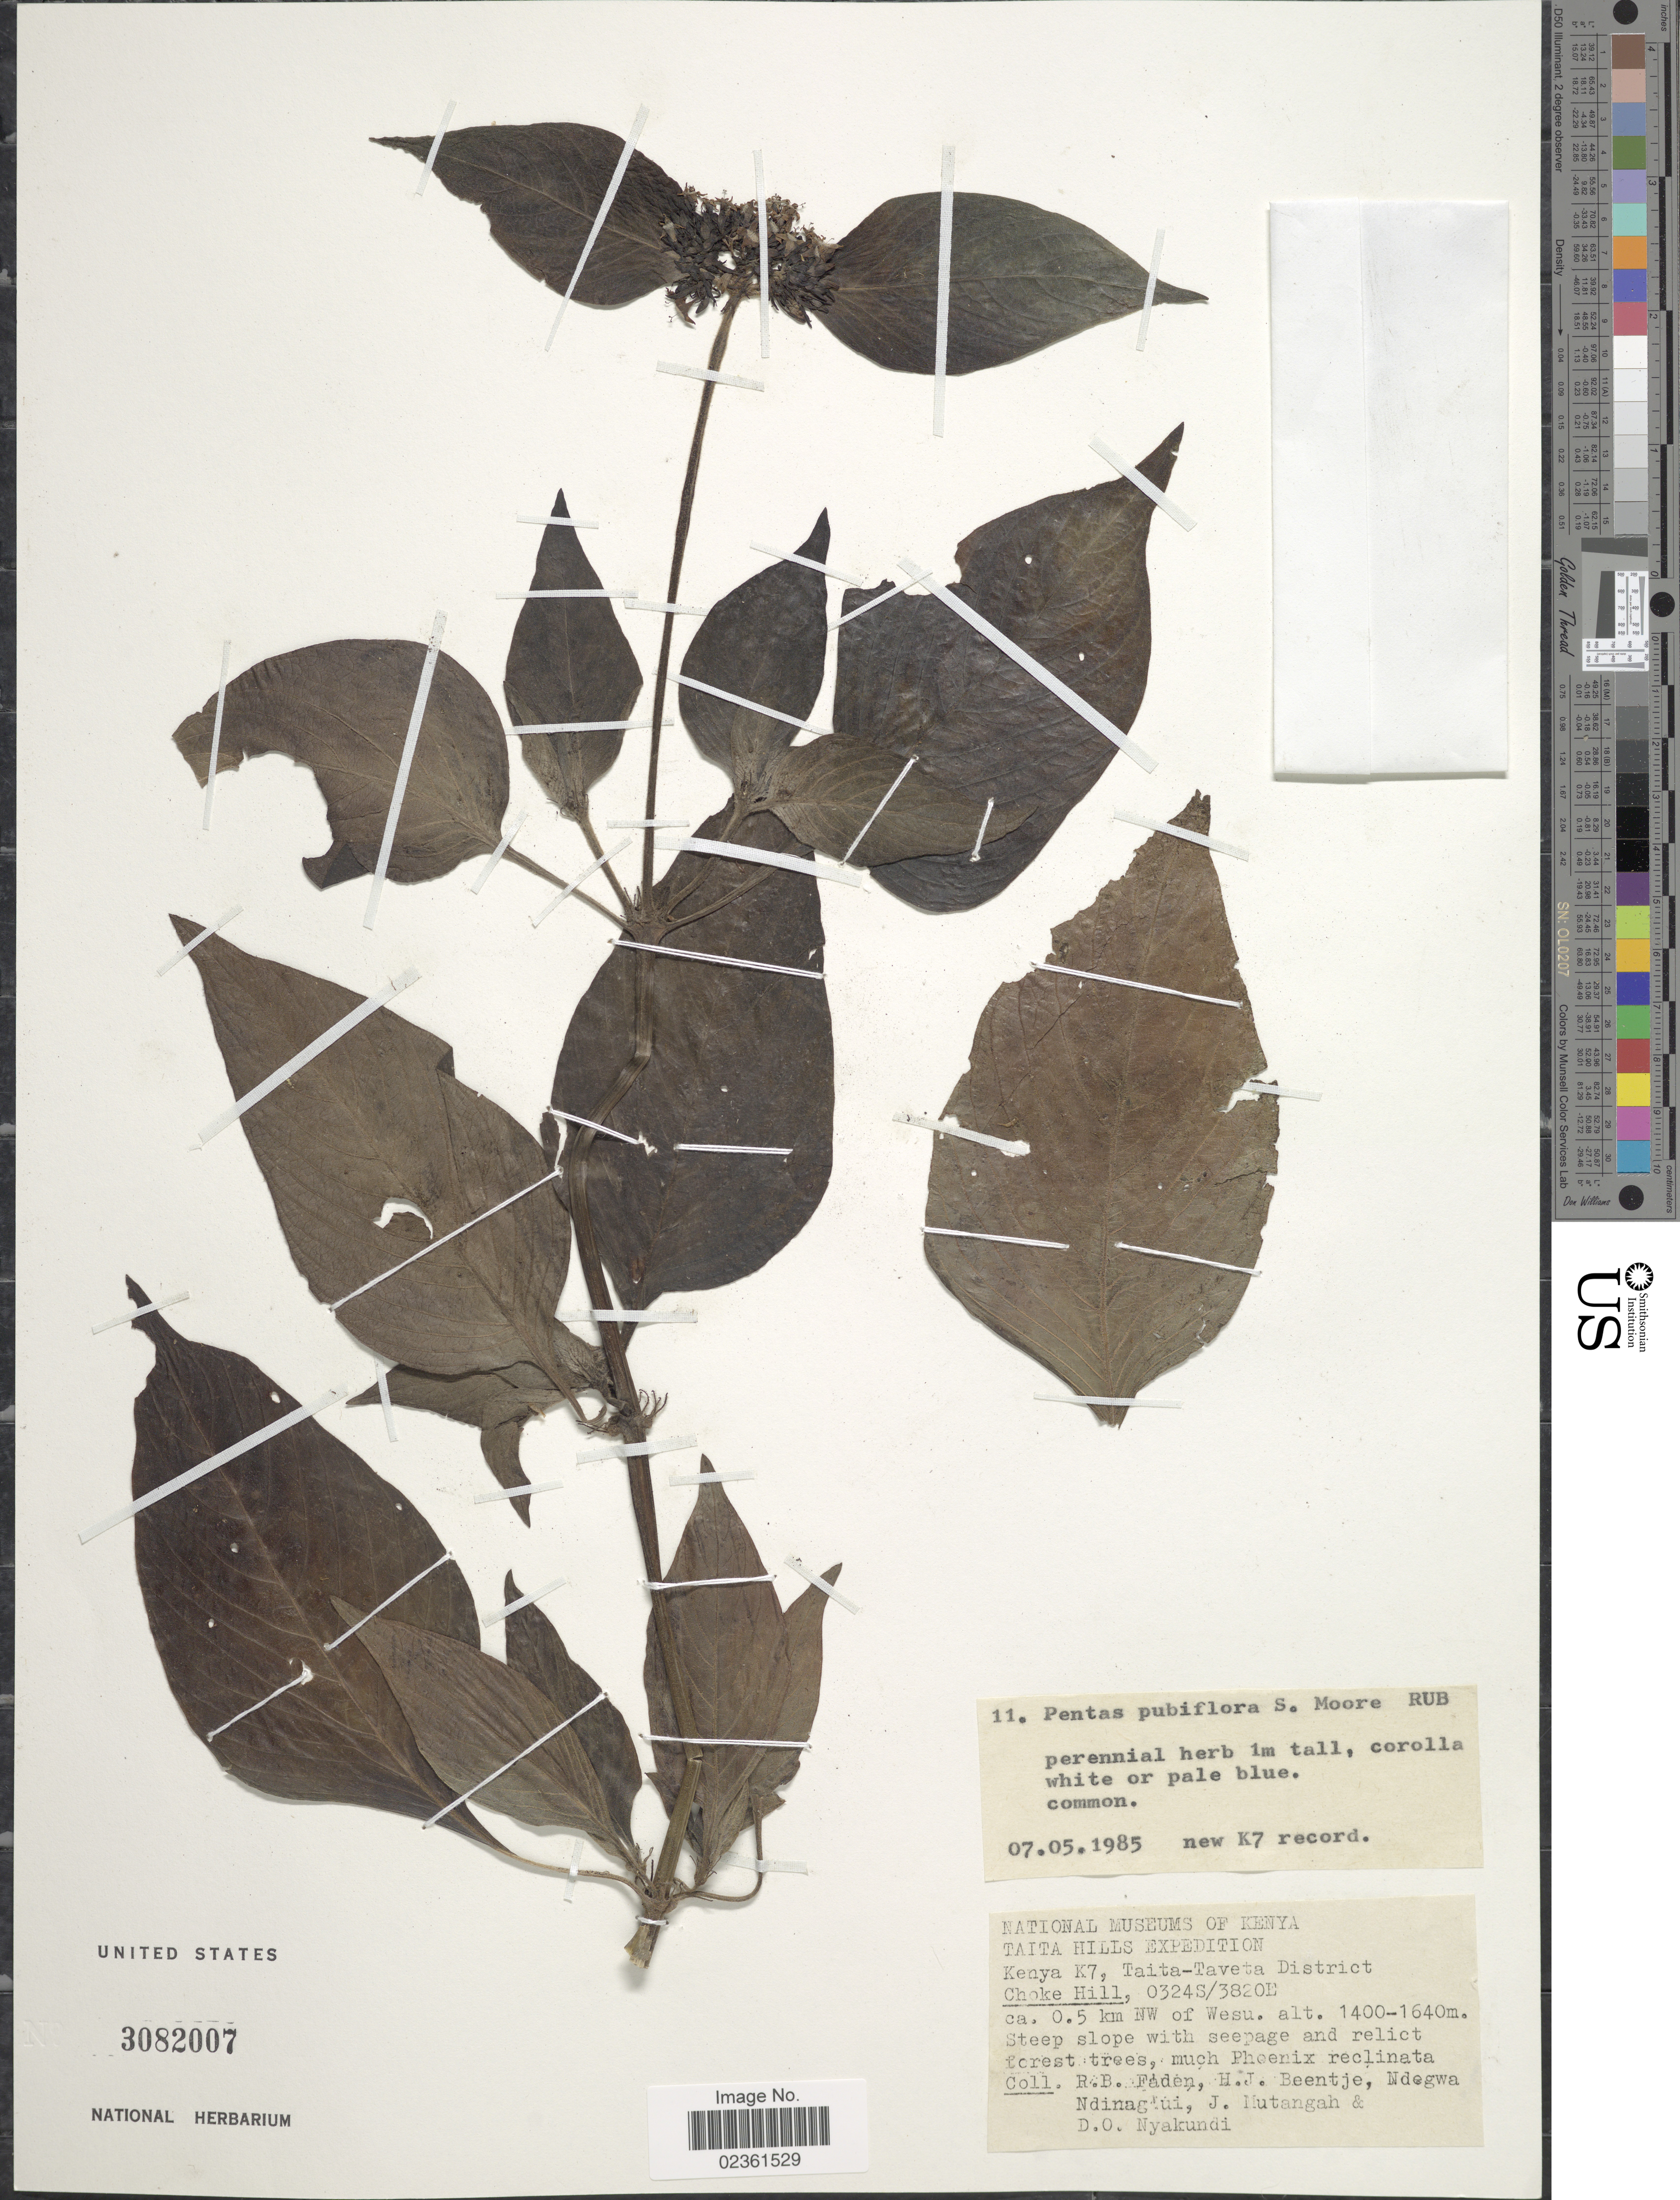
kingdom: Plantae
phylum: Tracheophyta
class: Magnoliopsida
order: Gentianales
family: Rubiaceae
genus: Pentas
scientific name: Pentas pubiflora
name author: S. Moore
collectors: R. B. Faden, H. J. Beentje, Ndegwa Ndiang'ui, J. Mutangah & D. Nyakundi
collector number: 11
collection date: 1985-05-07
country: Kenya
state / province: Taita Taveta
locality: Taita Hills, K7, Choke Hill, ca. 0.5 km NW of Wesu, steep slope.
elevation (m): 1400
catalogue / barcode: US 3082007